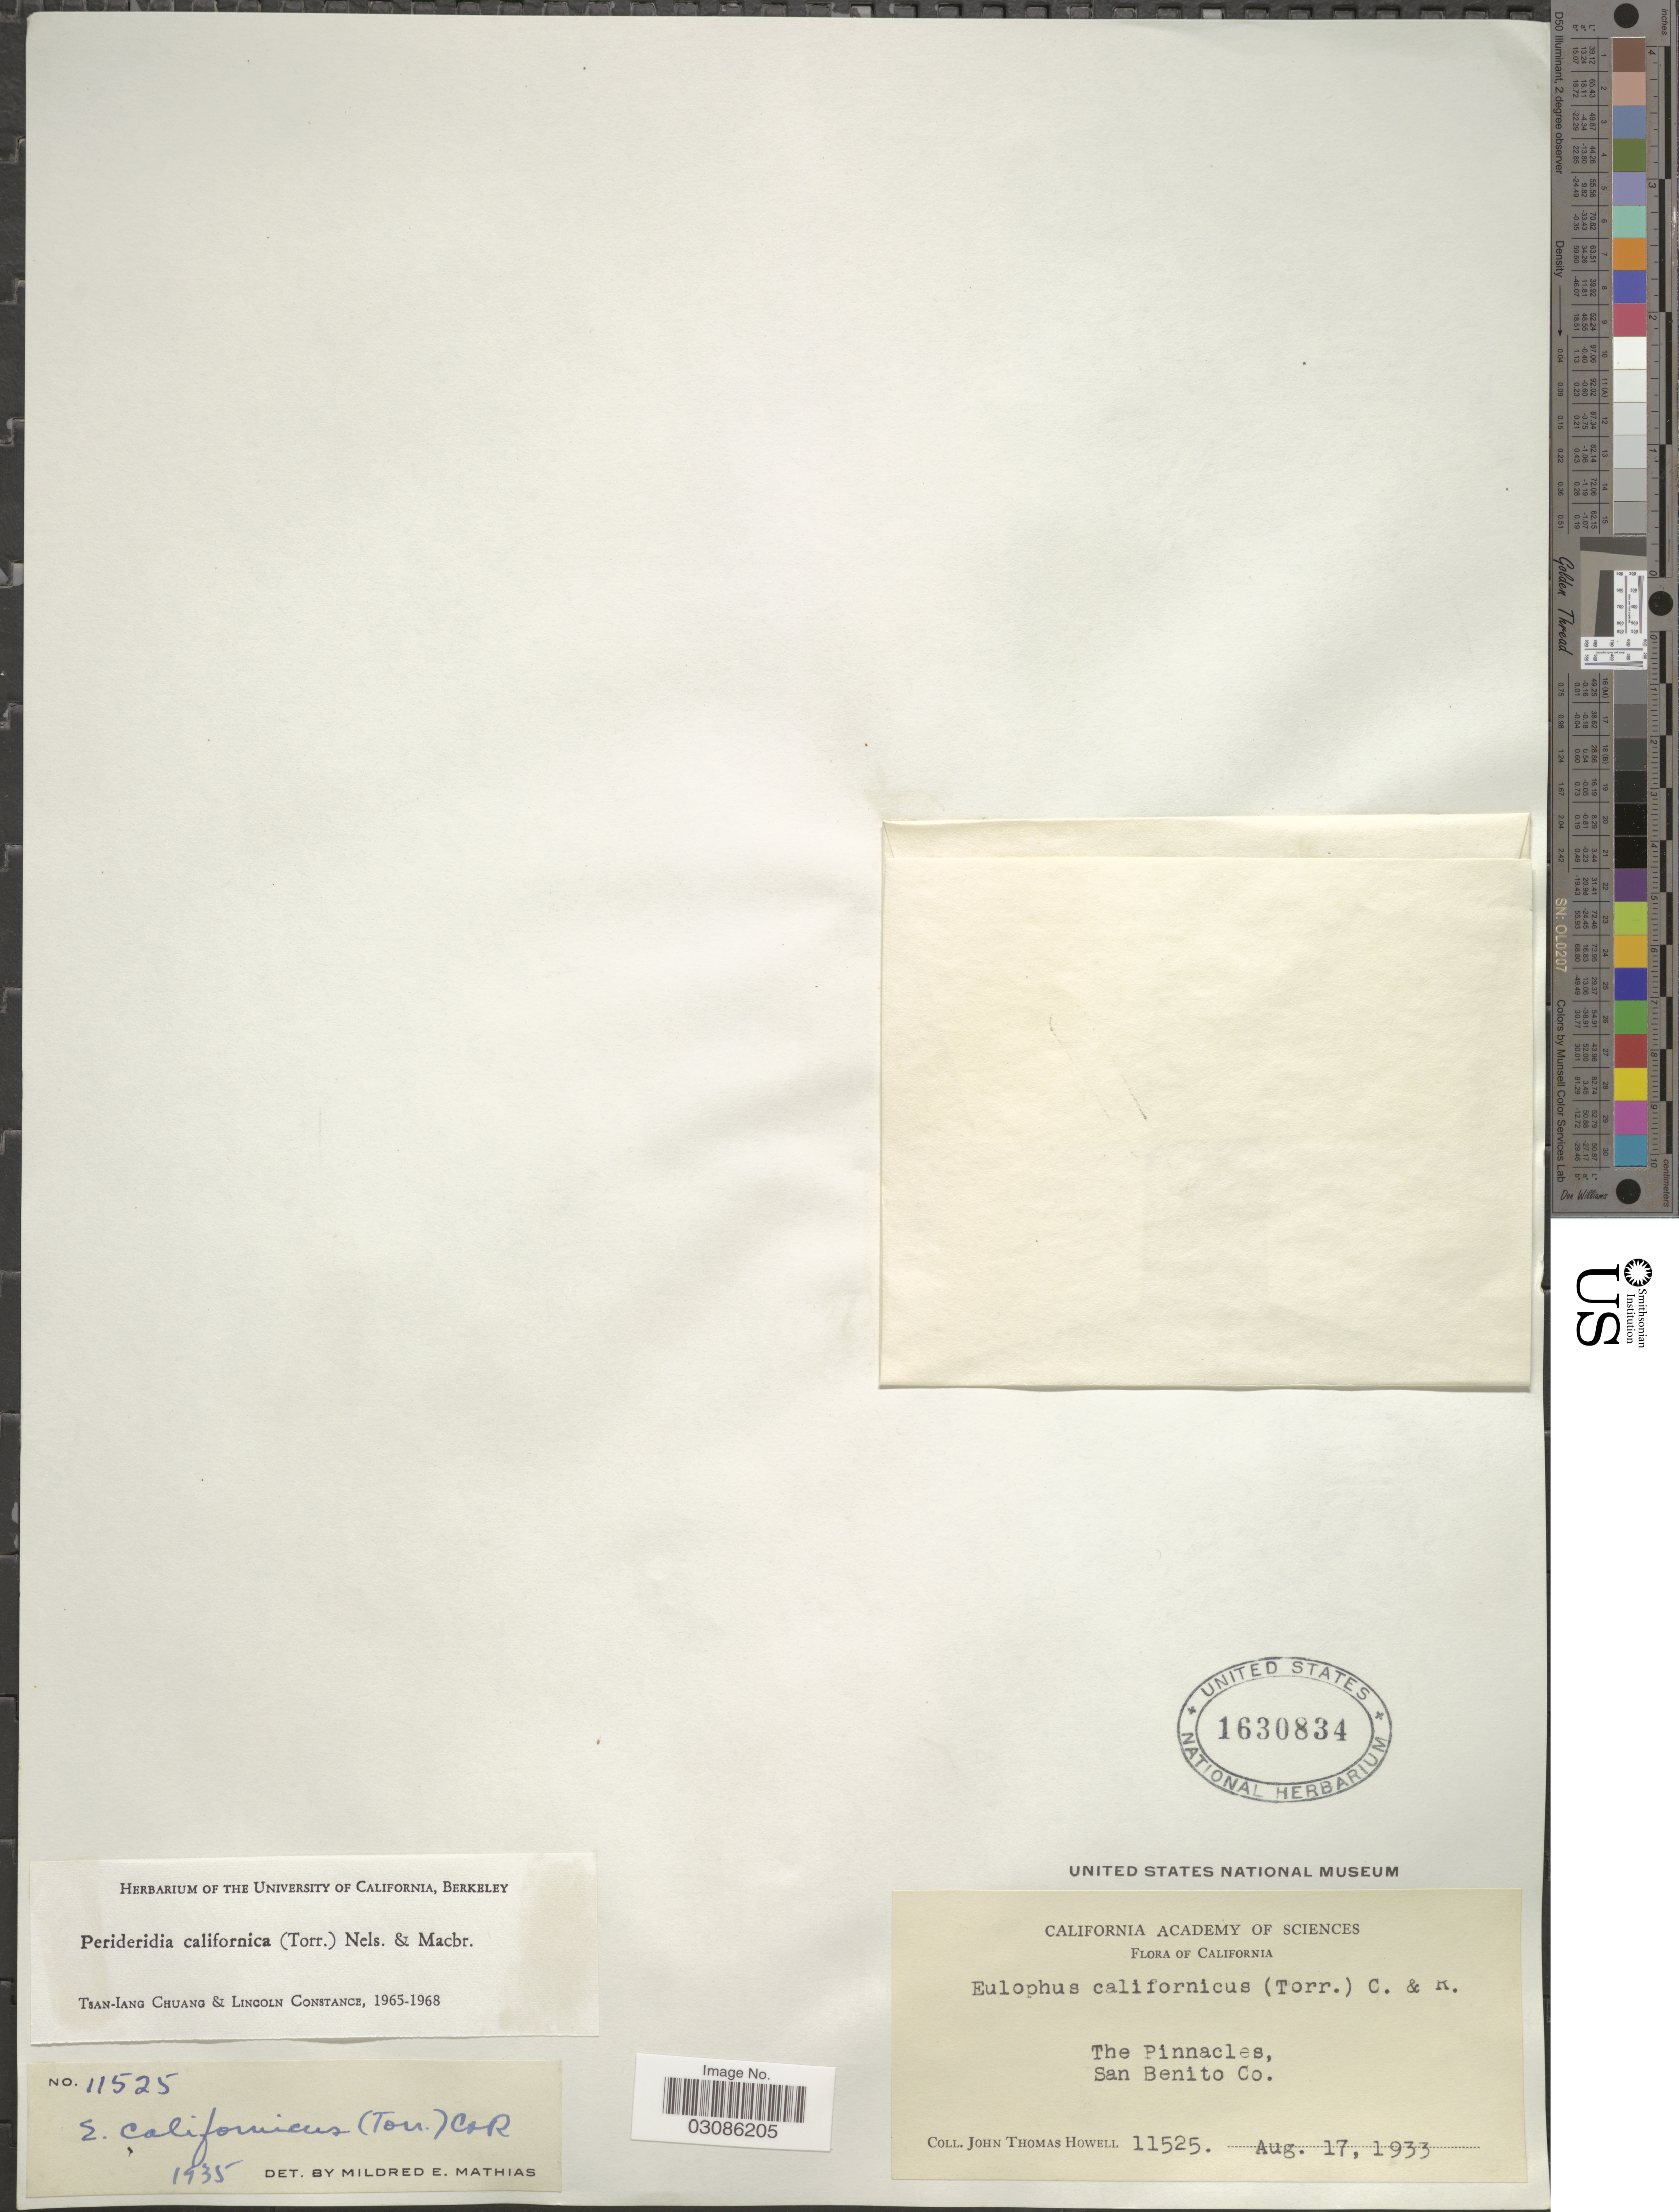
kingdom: Plantae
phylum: Tracheophyta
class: Magnoliopsida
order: Apiales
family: Apiaceae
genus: Perideridia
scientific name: Perideridia californica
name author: (Torr.) A. Nelson & J.F. Macbr.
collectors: J. T. Howell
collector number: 11525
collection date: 1933-08-17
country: United States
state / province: California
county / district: San Benito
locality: The Pinnacles, San Benito Co.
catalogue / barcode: US 1630834